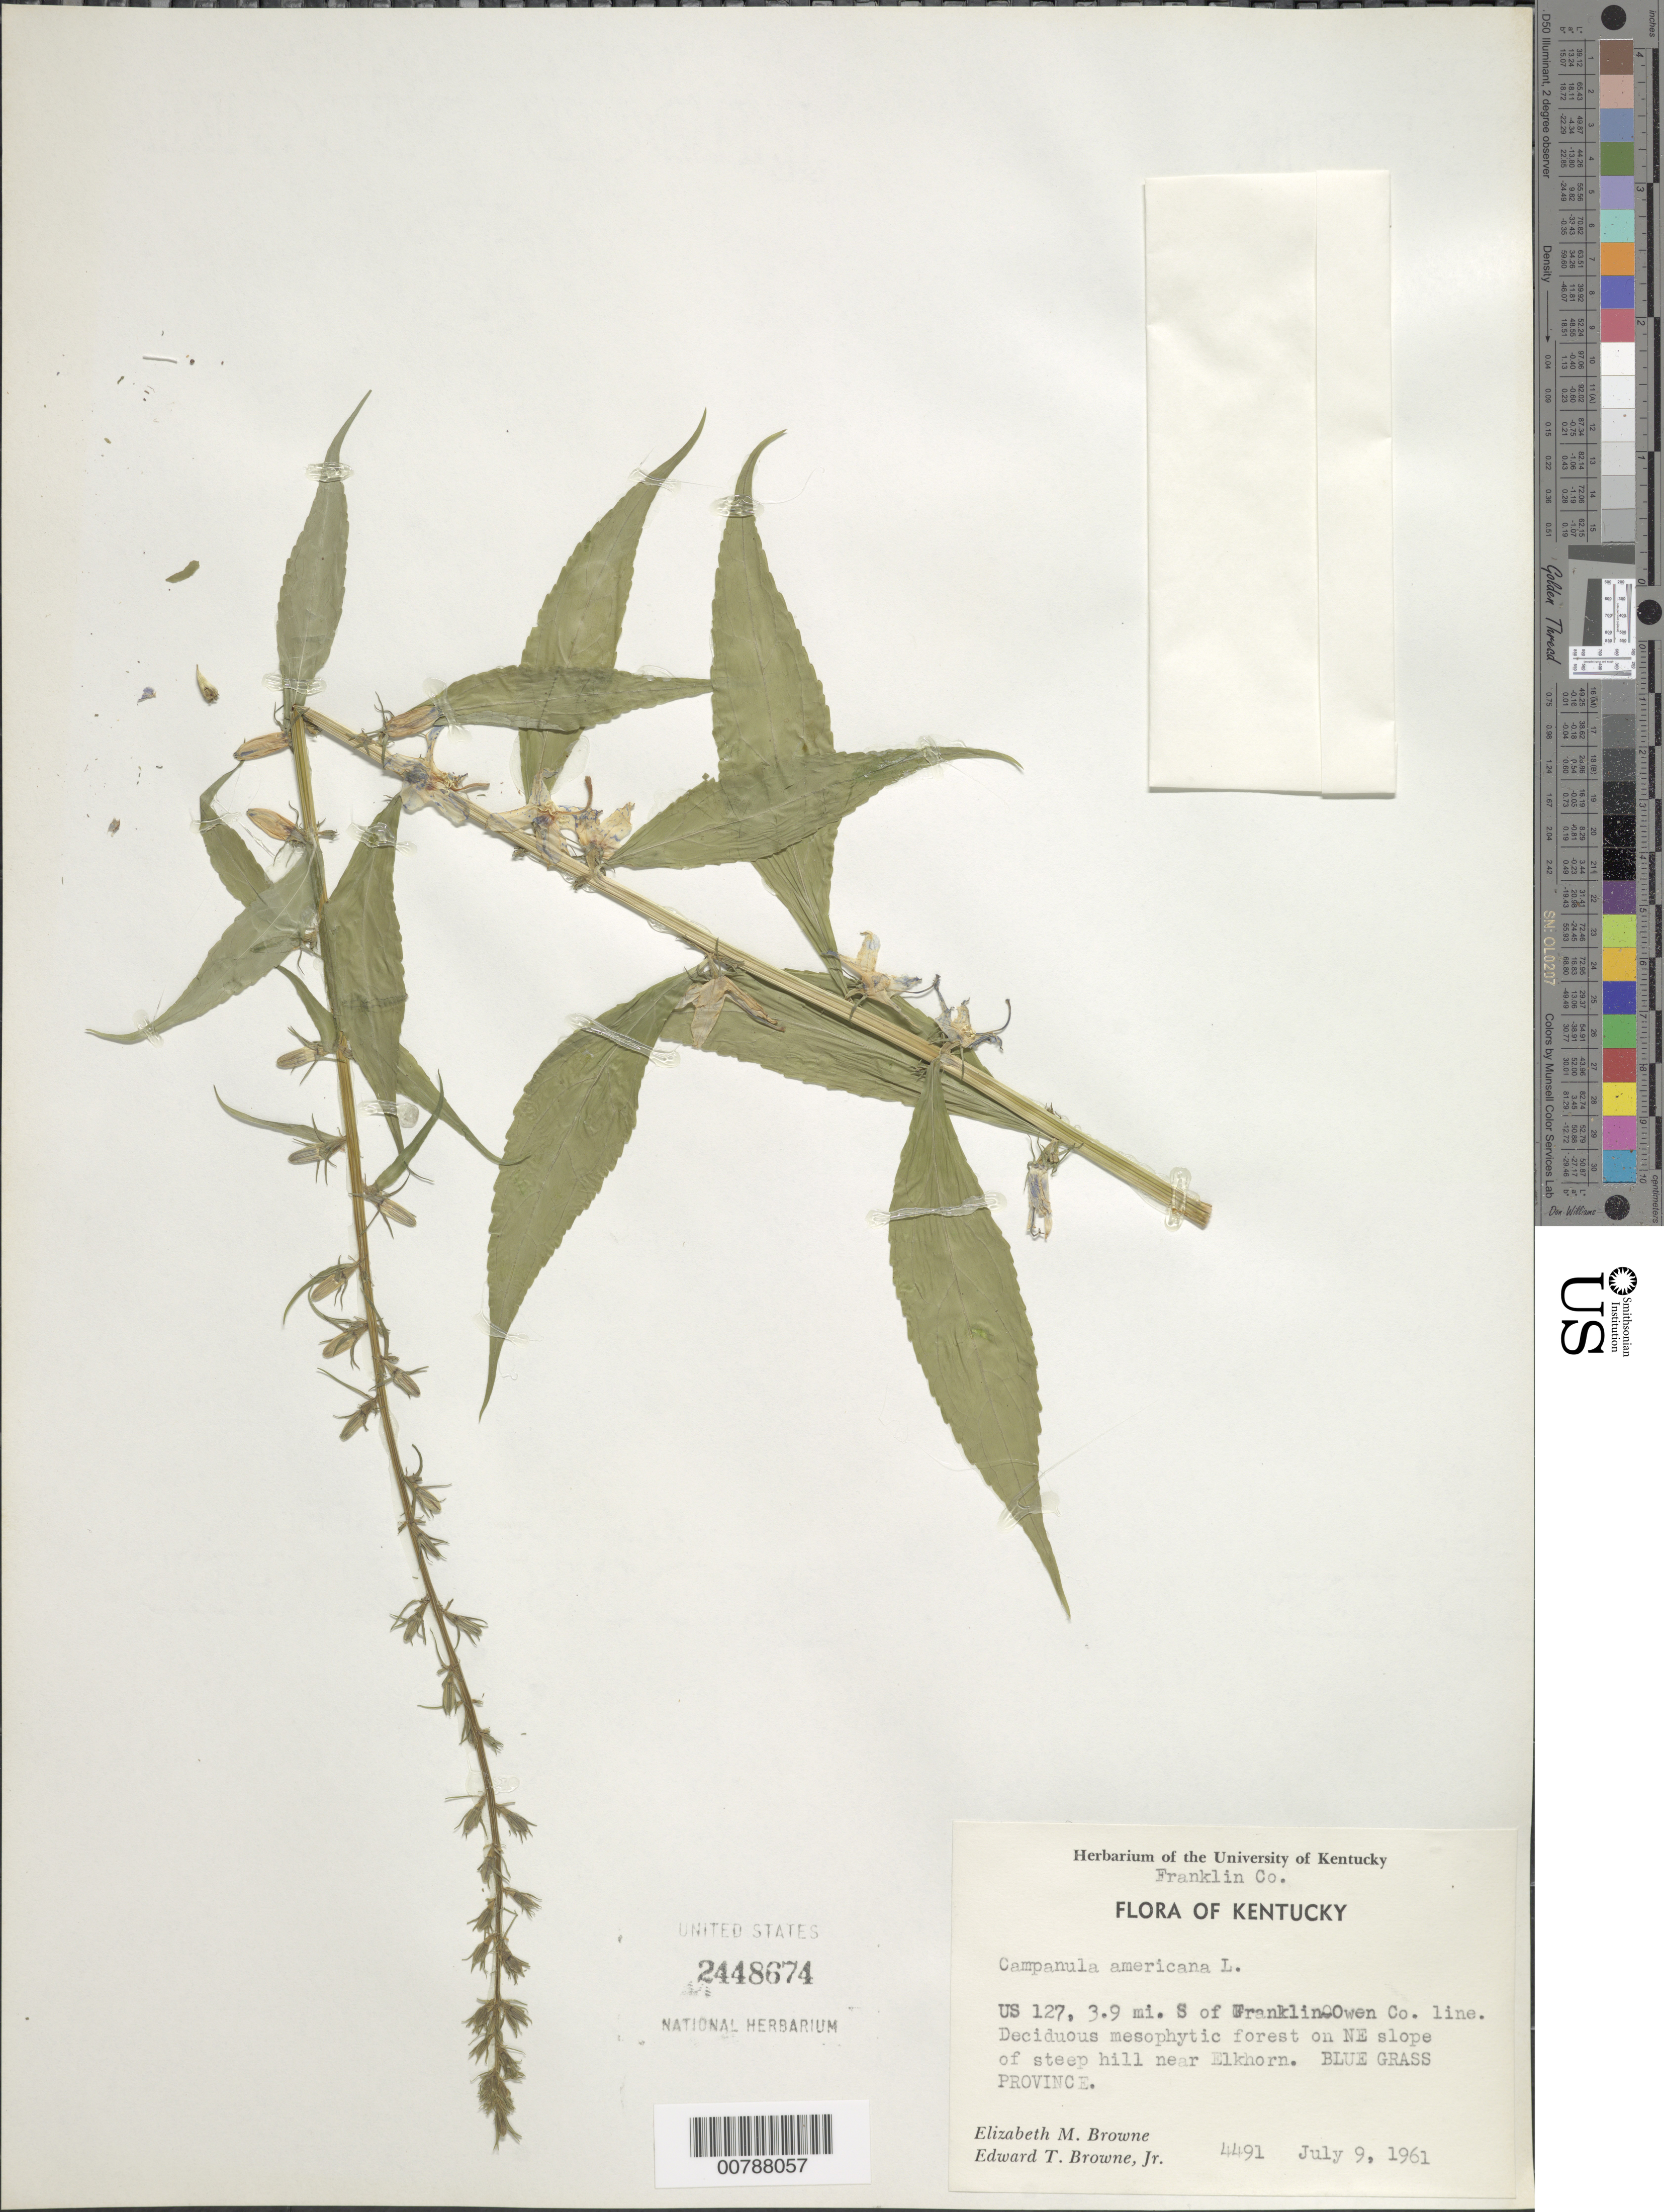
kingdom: Plantae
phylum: Tracheophyta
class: Magnoliopsida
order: Asterales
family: Campanulaceae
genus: Campanula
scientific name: Campanula americana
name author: L.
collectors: E. M. Browne & E. Browne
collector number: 4491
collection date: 1961-07-09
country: United States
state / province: Kentucky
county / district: Franklin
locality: Blue Grass Province. US 127, 3.9 mi. S of Franklin-Owne Co. line.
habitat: Deciduous mesophytic forest on steep hill on NE slope.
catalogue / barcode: US 2448674